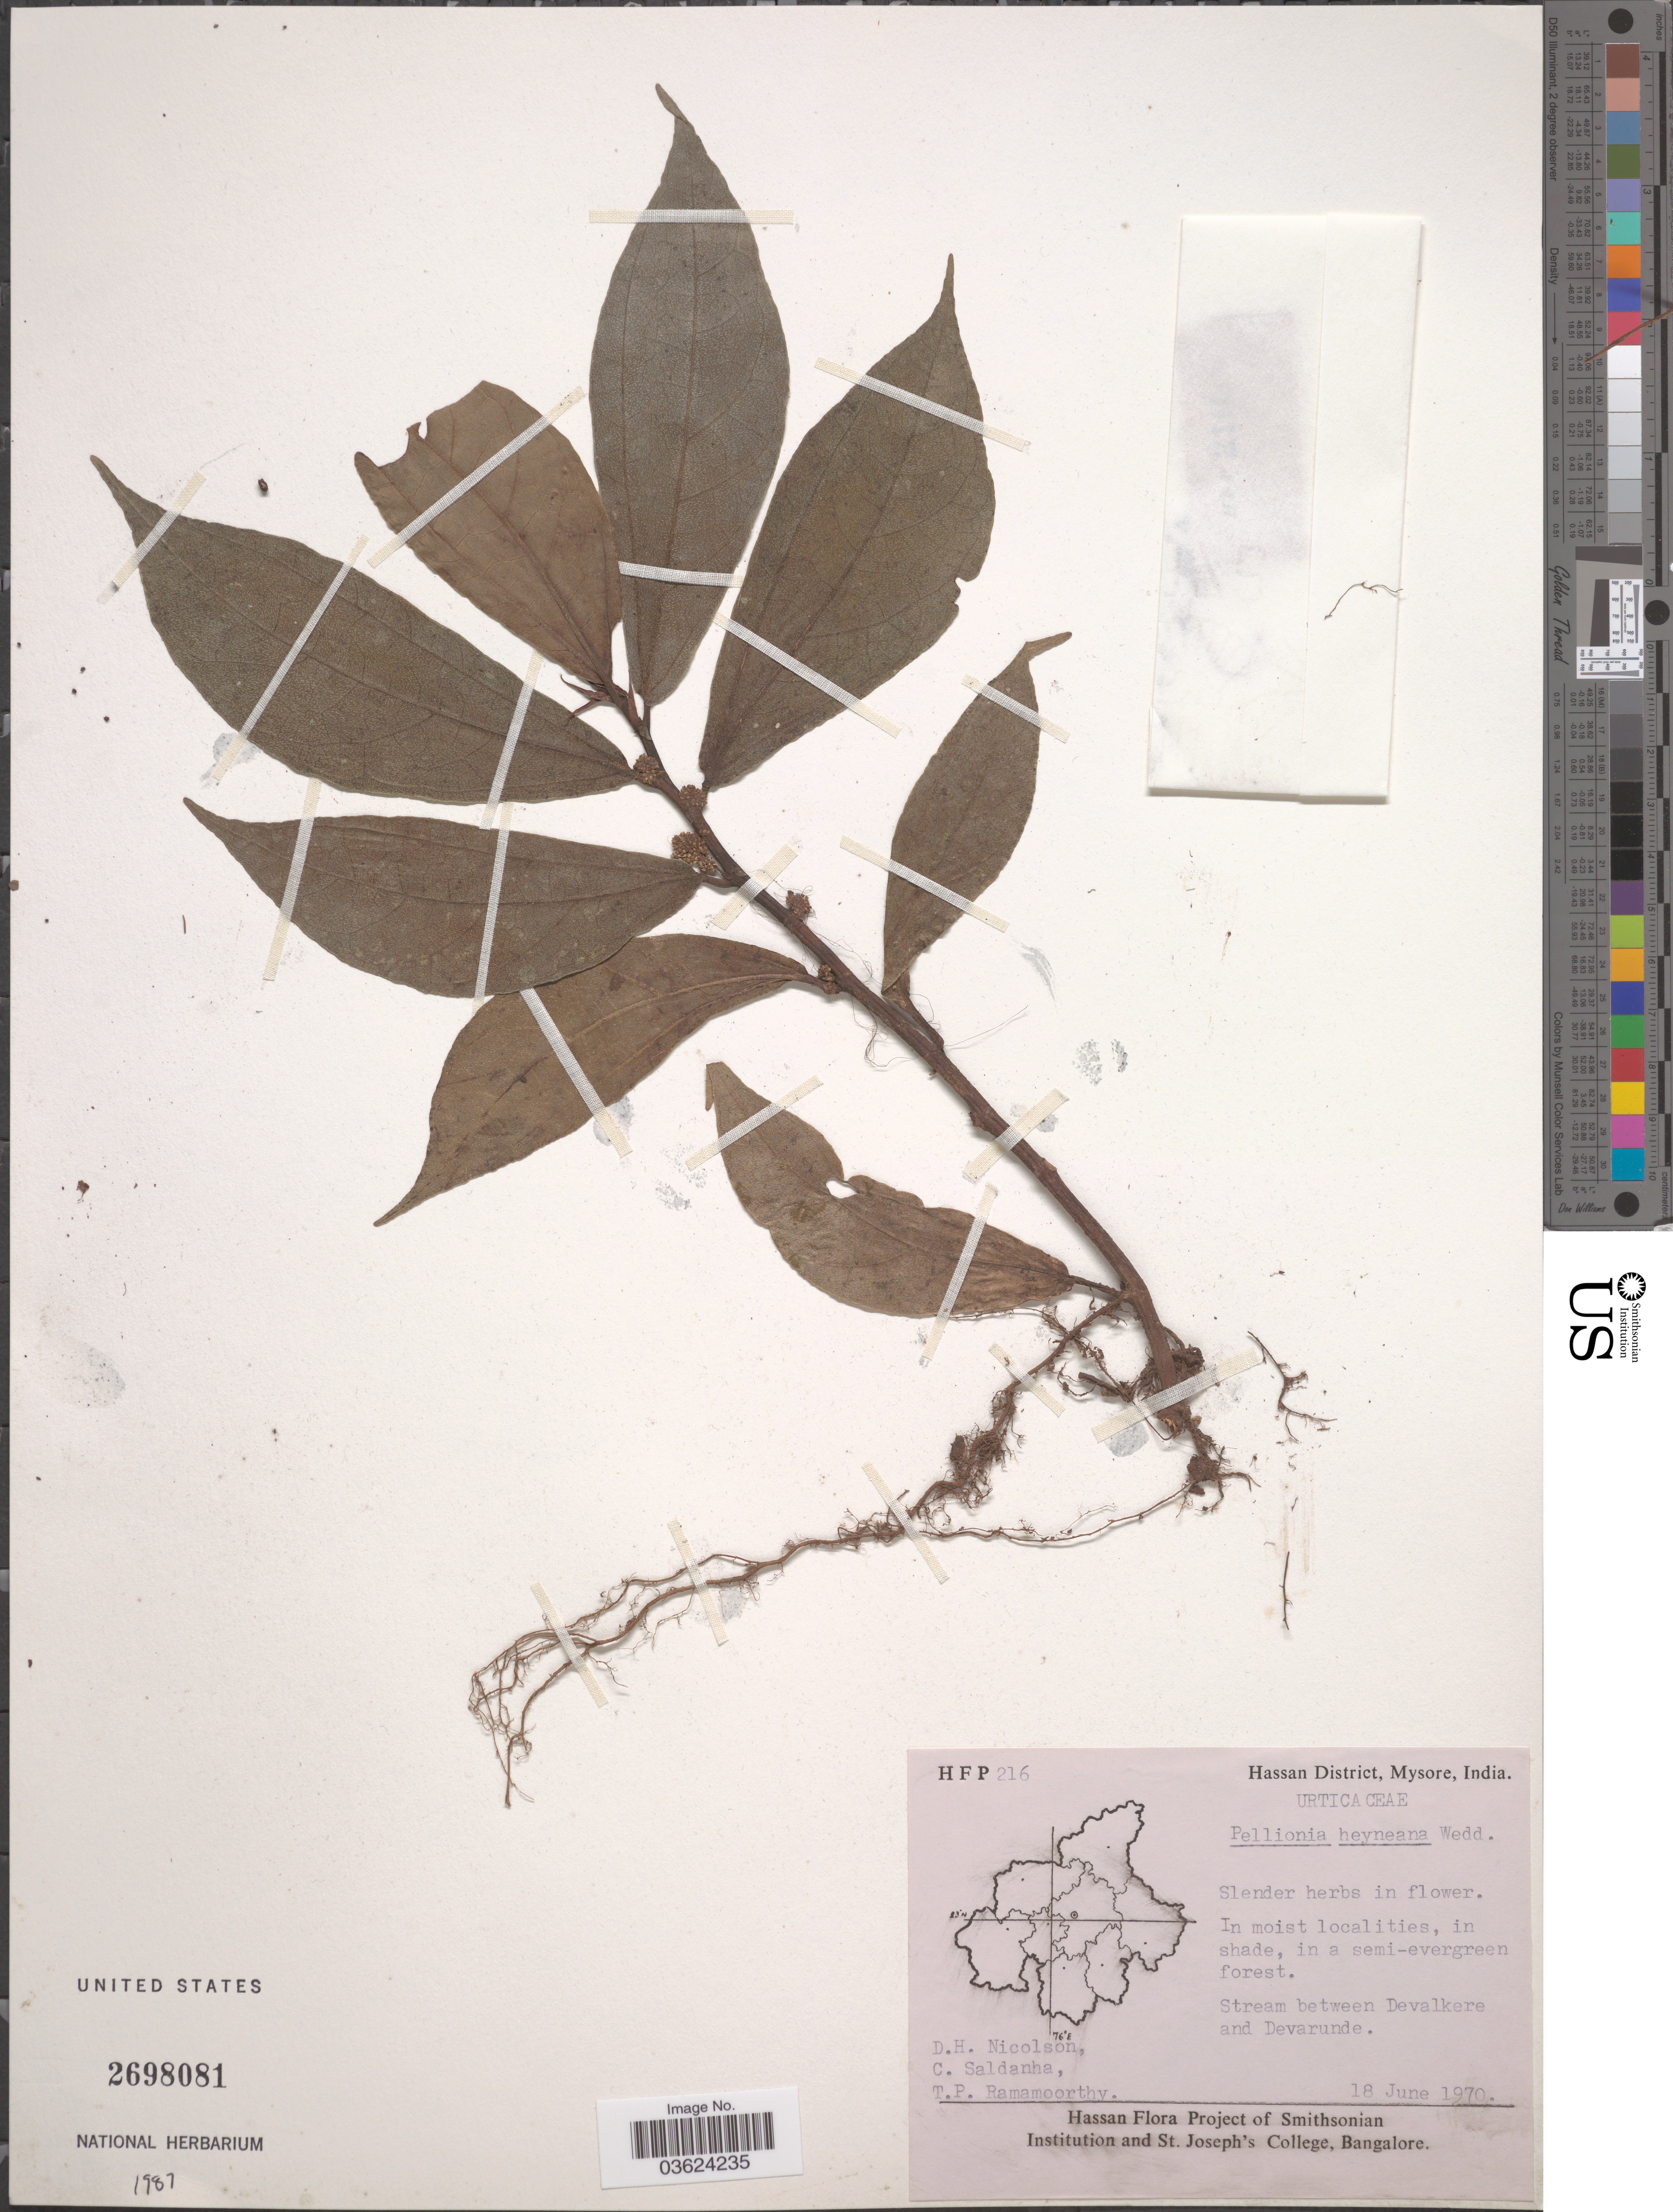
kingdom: Plantae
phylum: Tracheophyta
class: Magnoliopsida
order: Rosales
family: Urticaceae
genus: Pellionia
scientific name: Pellionia heyneana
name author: Wedd.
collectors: D. H. Nicolson, C. Saldanha & T. P. Ramamoorthy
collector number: HFP216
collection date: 1970-06-18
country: India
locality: Hassan District, Mysore. Stream between Devalkere and Devarunde.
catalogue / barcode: US 2698081